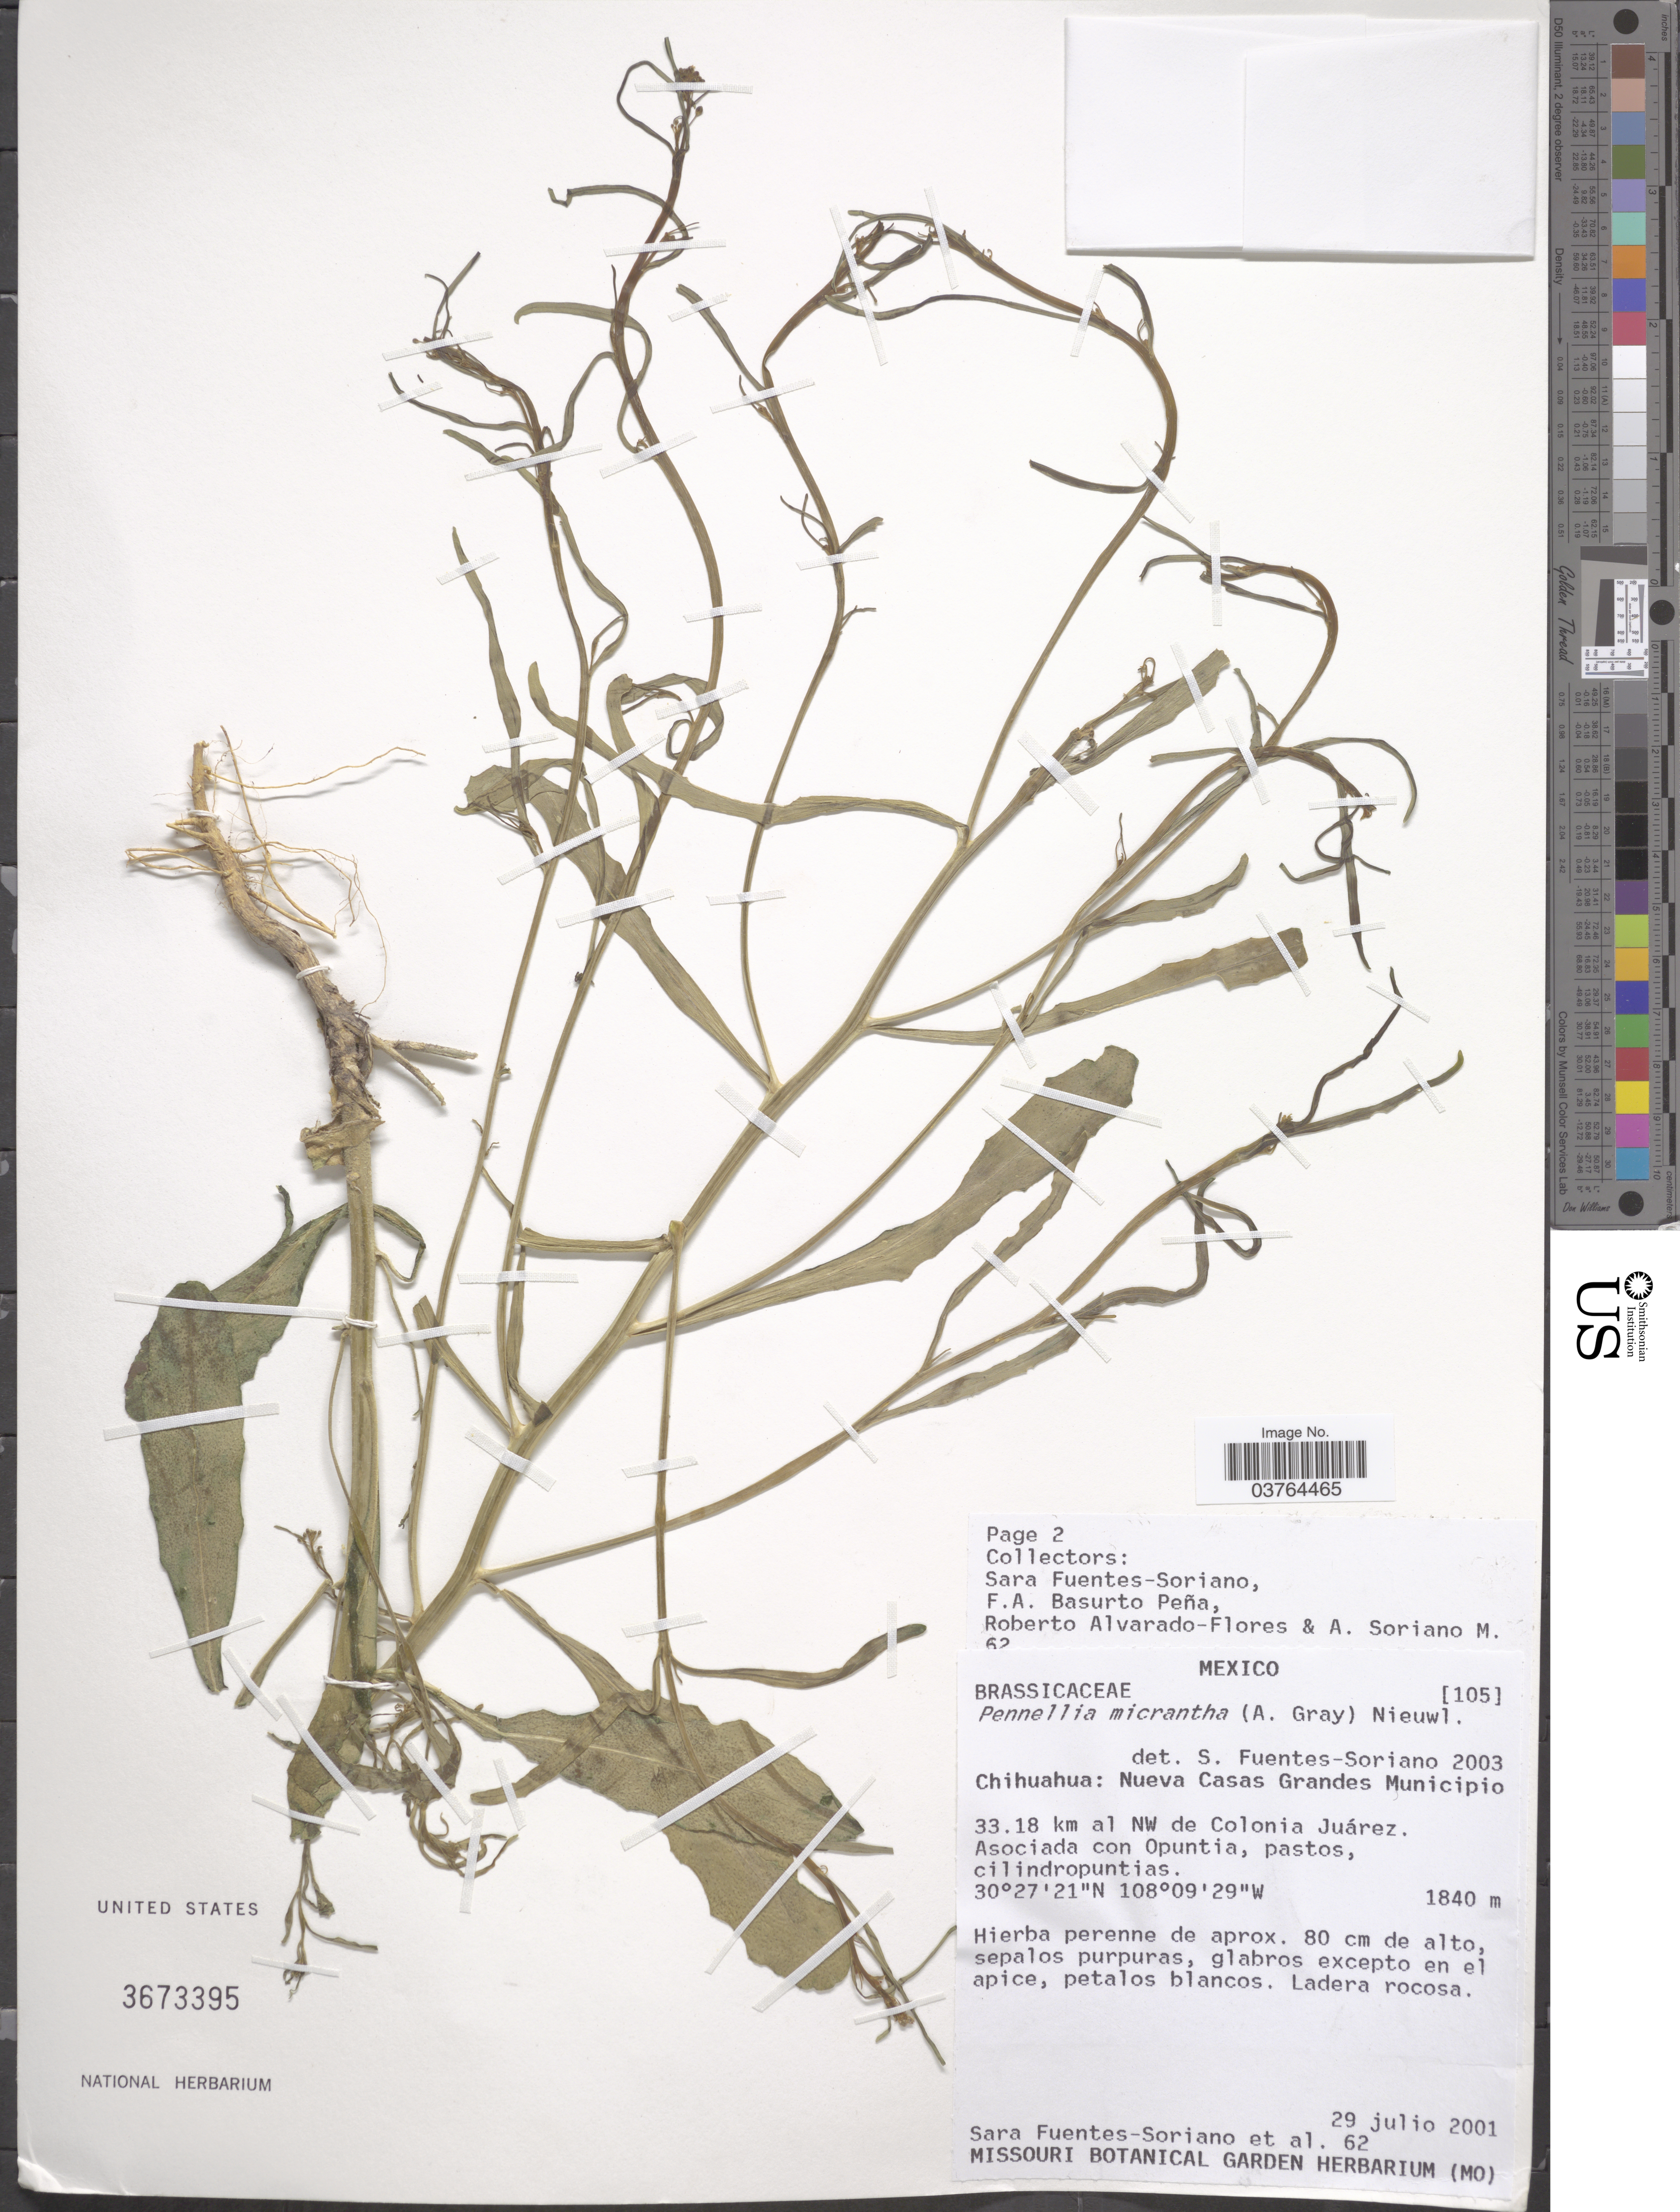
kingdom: Plantae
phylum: Tracheophyta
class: Magnoliopsida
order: Brassicales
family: Brassicaceae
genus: Pennellia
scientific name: Pennellia micrantha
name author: (A. Gray) Nieuwl.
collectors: S. Fuentes-Soriano, F. Basurto, R. Alvarado & A. Soriano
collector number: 62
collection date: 2001-07-29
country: Mexico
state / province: Chihuahua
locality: Nueva Casas Grandes Municipio. 33.18 km al NW de Colonia Juárez.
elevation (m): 1840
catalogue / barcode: US 3673395